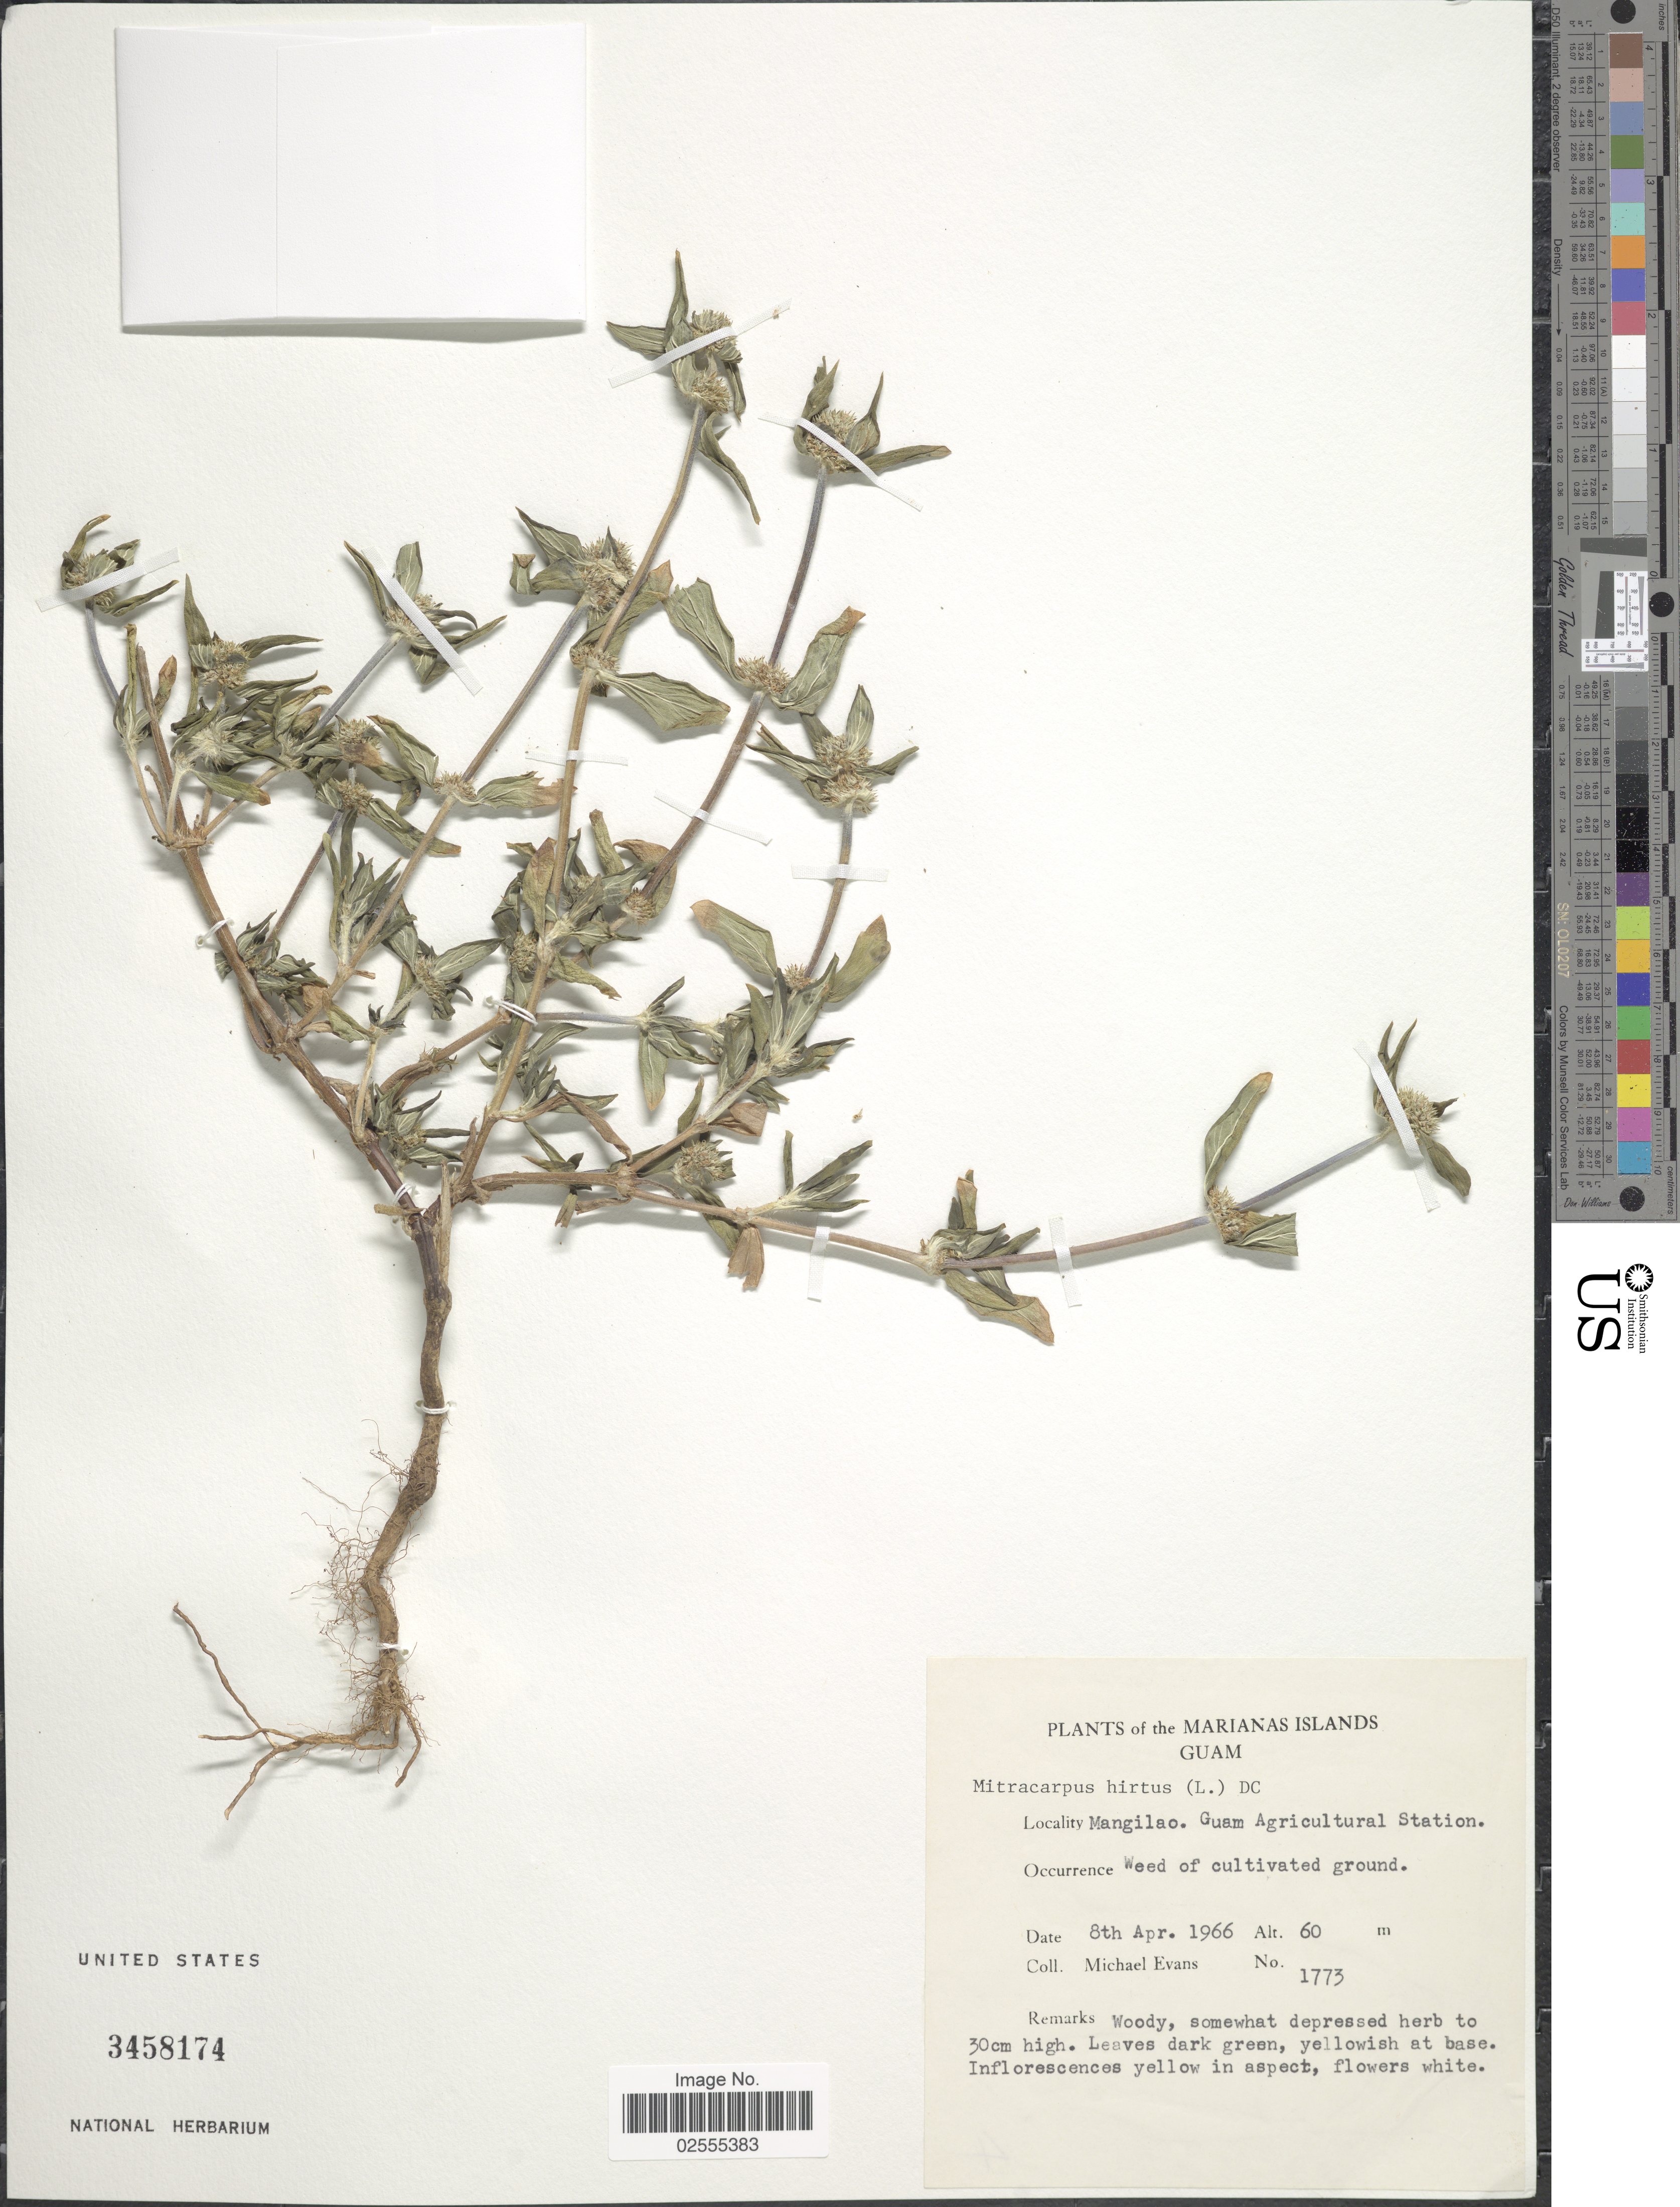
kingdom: Plantae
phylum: Tracheophyta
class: Magnoliopsida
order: Gentianales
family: Rubiaceae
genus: Mitracarpus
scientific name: Mitracarpus hirtus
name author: (L.) DC.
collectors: M. Evans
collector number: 1773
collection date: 1966-04-08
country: Guam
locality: Marianas Islands. Mangilao. Guam Agricultural Station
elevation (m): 60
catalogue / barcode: US 3458174